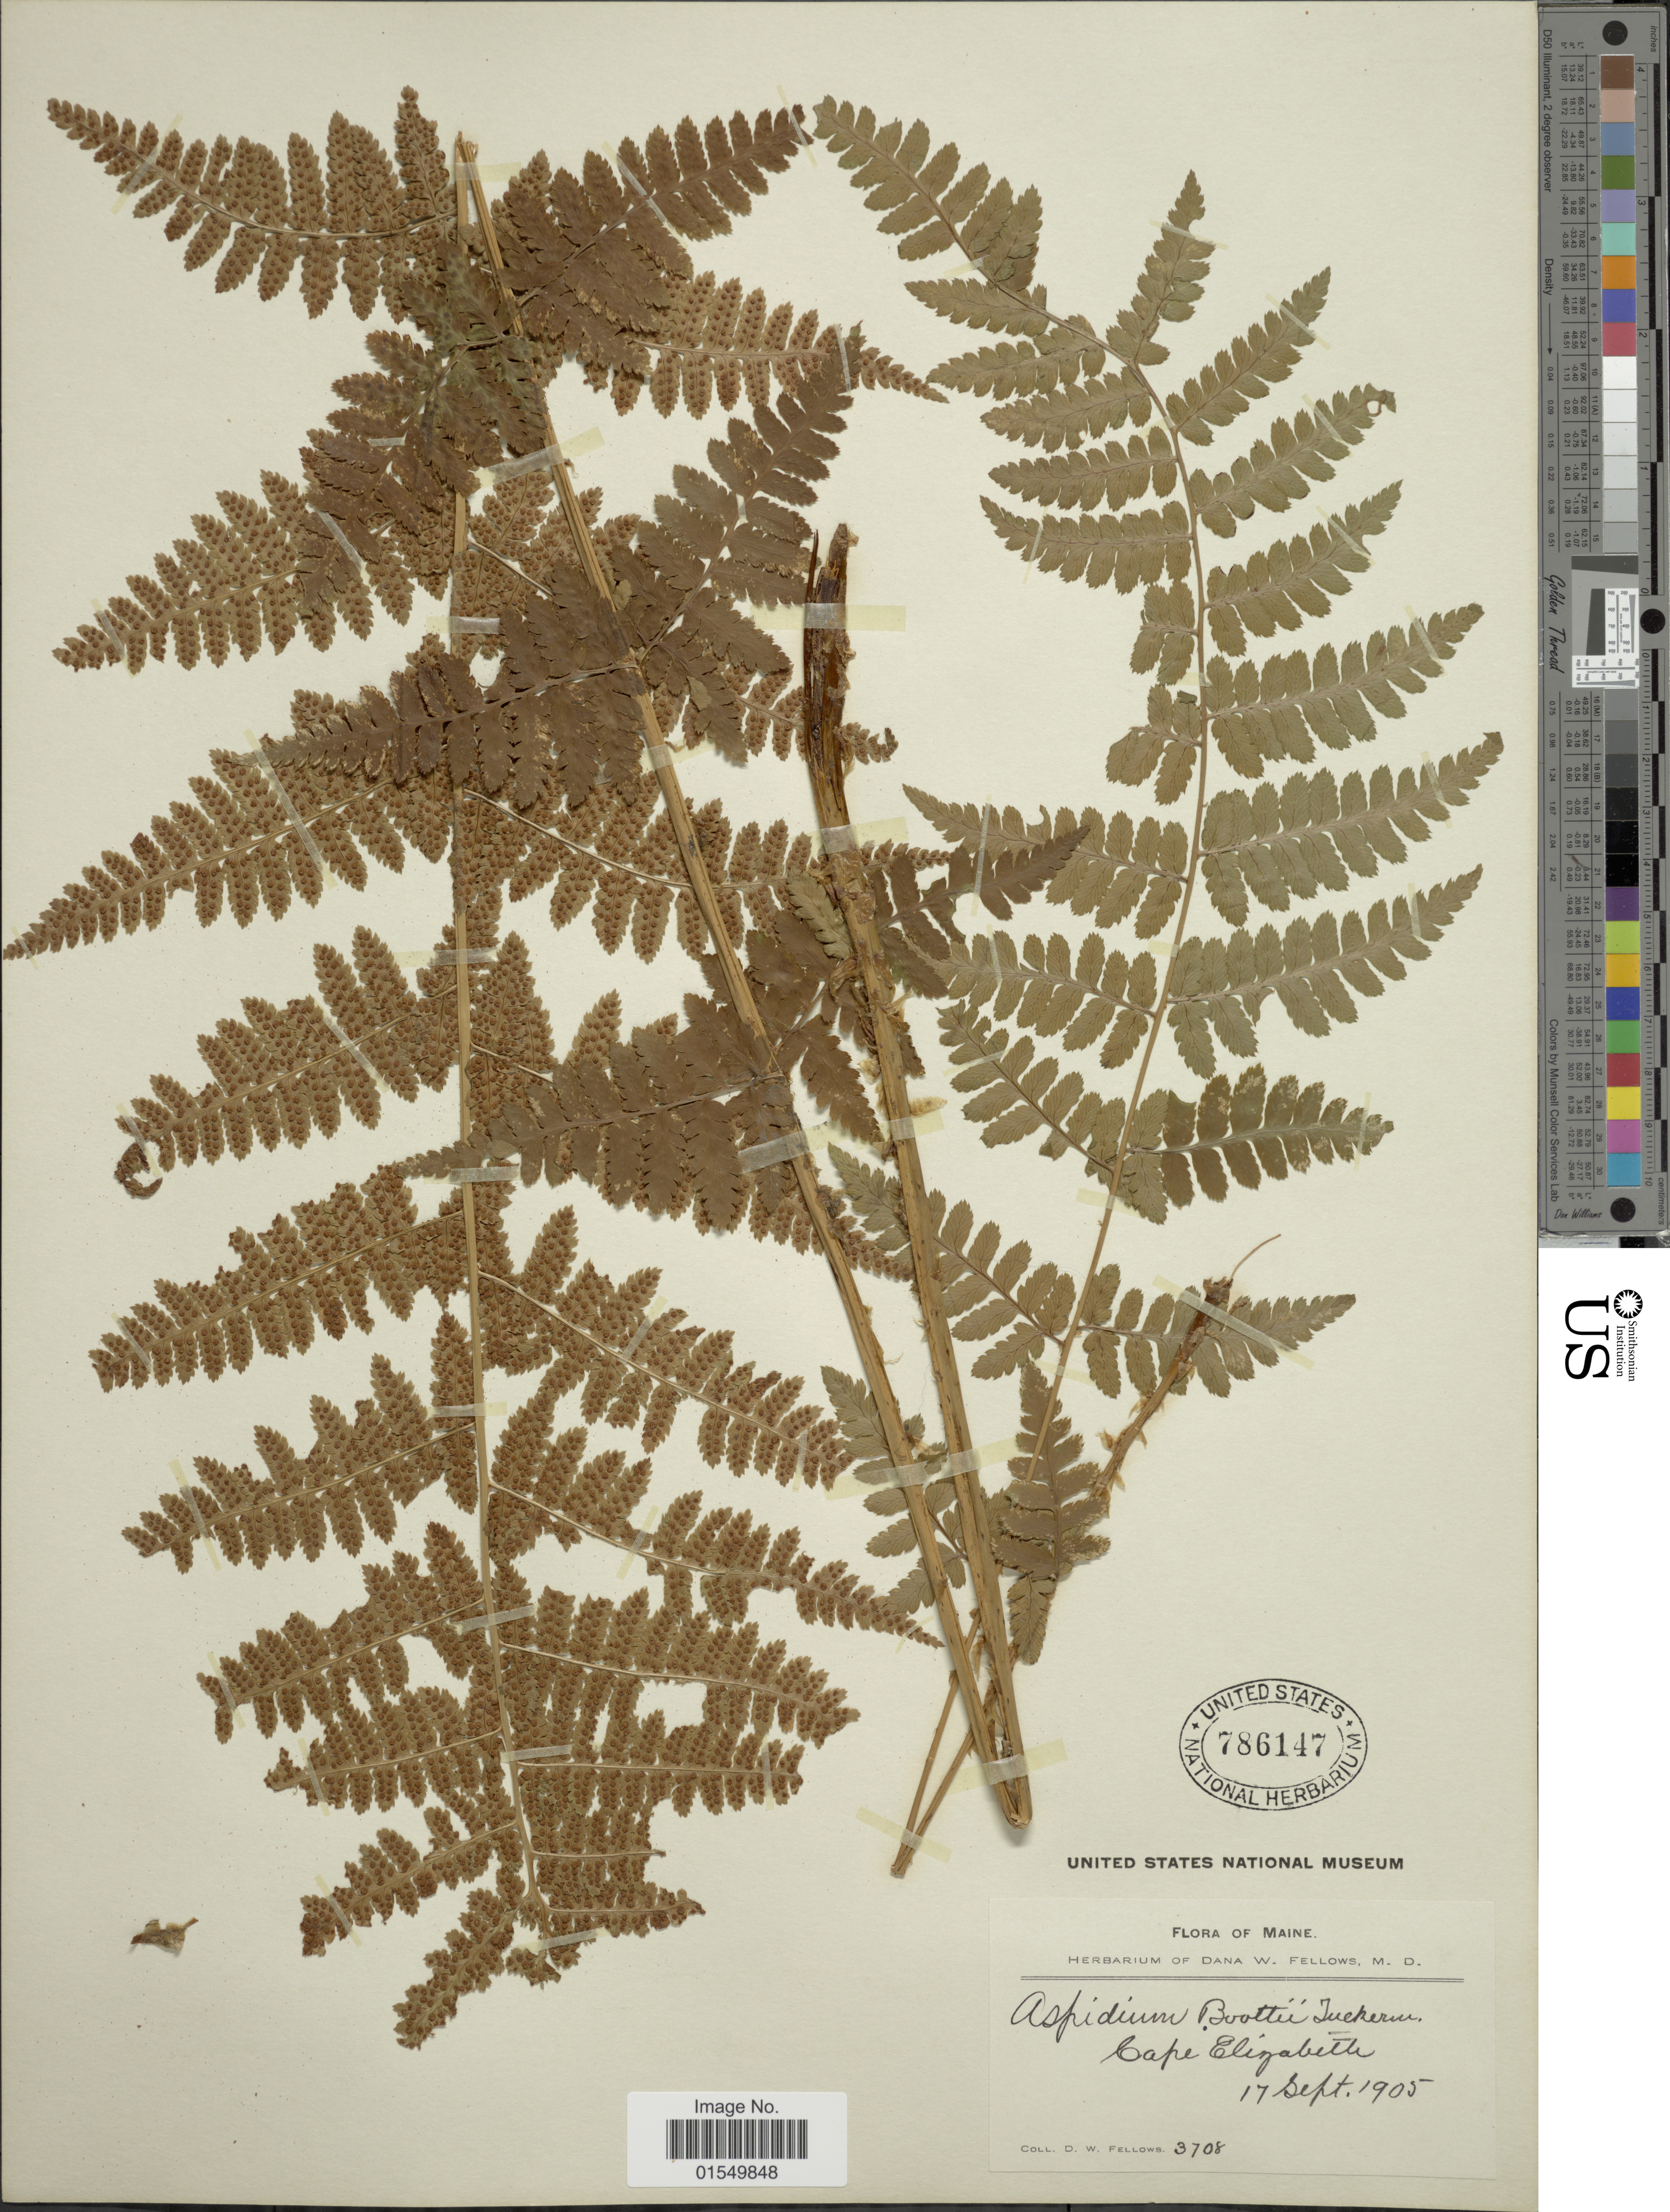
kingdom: Plantae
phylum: Tracheophyta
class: Polypodiopsida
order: Polypodiales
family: Dryopteridaceae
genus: Dryopteris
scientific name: Dryopteris x boottii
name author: Underw.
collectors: D. W. Fellows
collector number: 3708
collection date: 1905-09-17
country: United States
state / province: Maine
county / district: Cumberland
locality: Cape Elizabeth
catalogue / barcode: US 786147